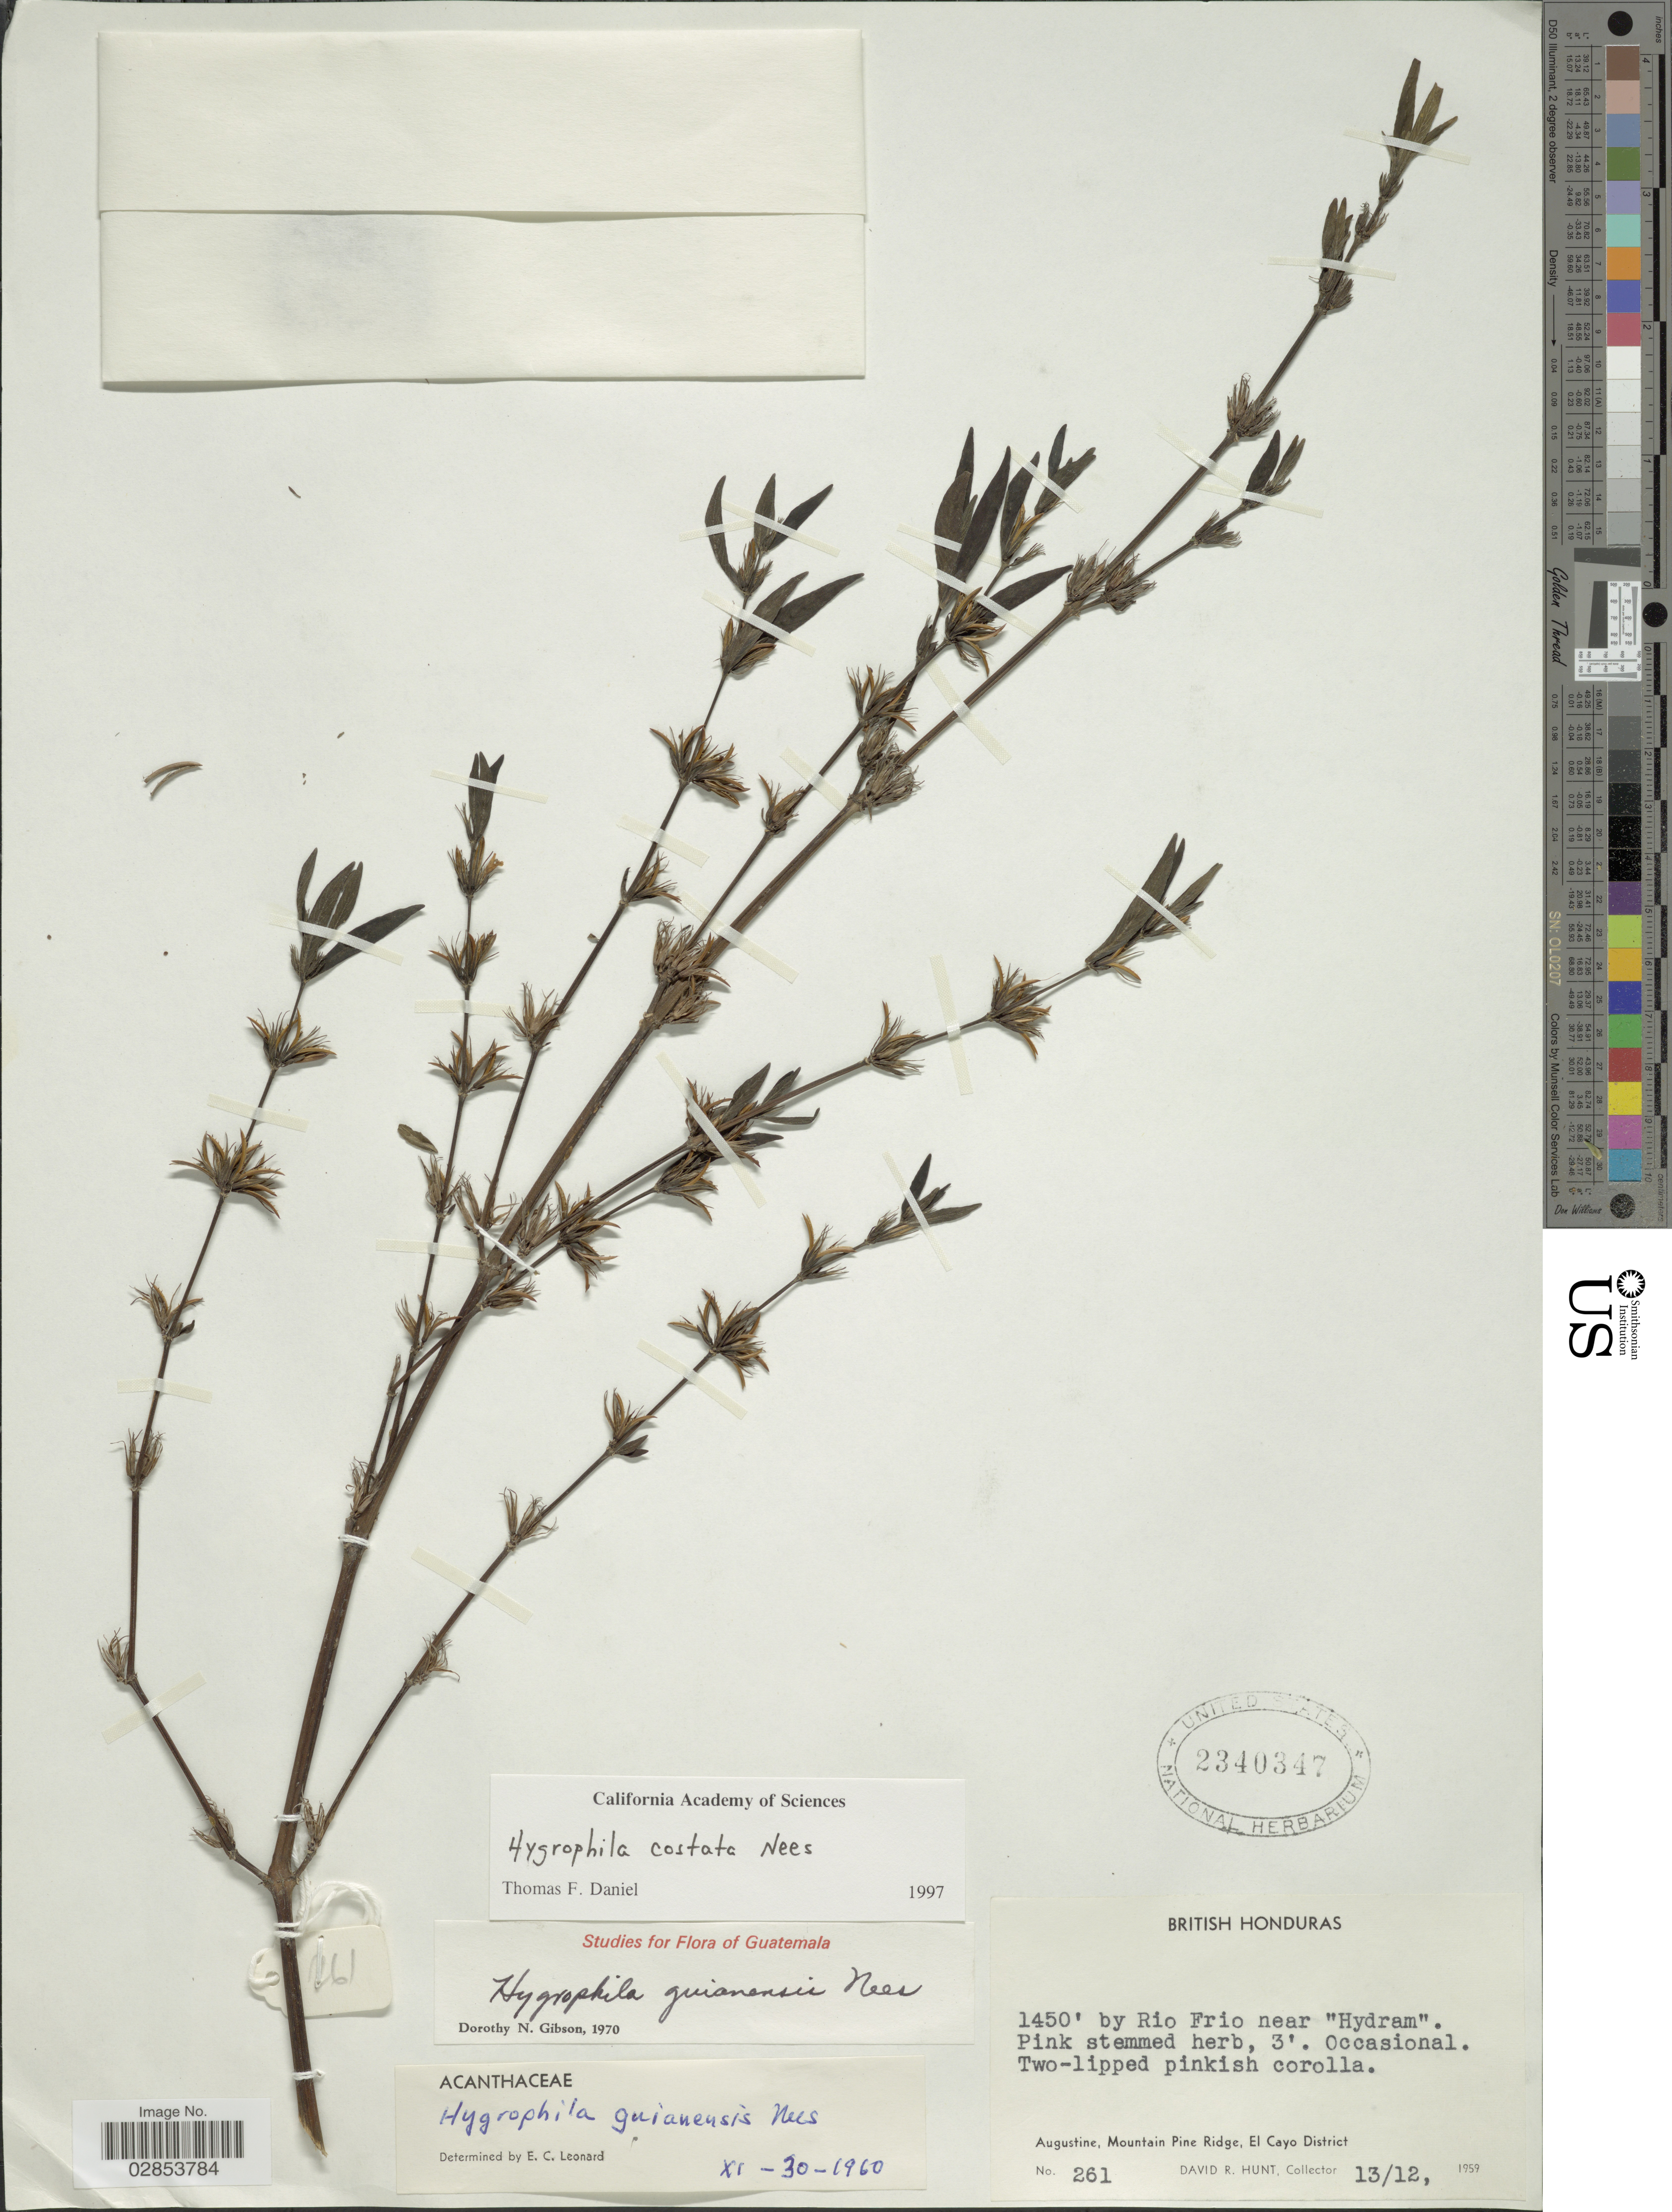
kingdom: Plantae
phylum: Tracheophyta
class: Magnoliopsida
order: Lamiales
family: Acanthaceae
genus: Hygrophila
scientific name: Hygrophila costata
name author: Nees & T. Nees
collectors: D. R. Hunt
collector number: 261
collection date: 1959-12-13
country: Belize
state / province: Cayo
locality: British Honduras, by Rio Frio near Hydram. Augustine, Mountain Pine Ridge, El Cayo District.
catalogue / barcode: US 2340347